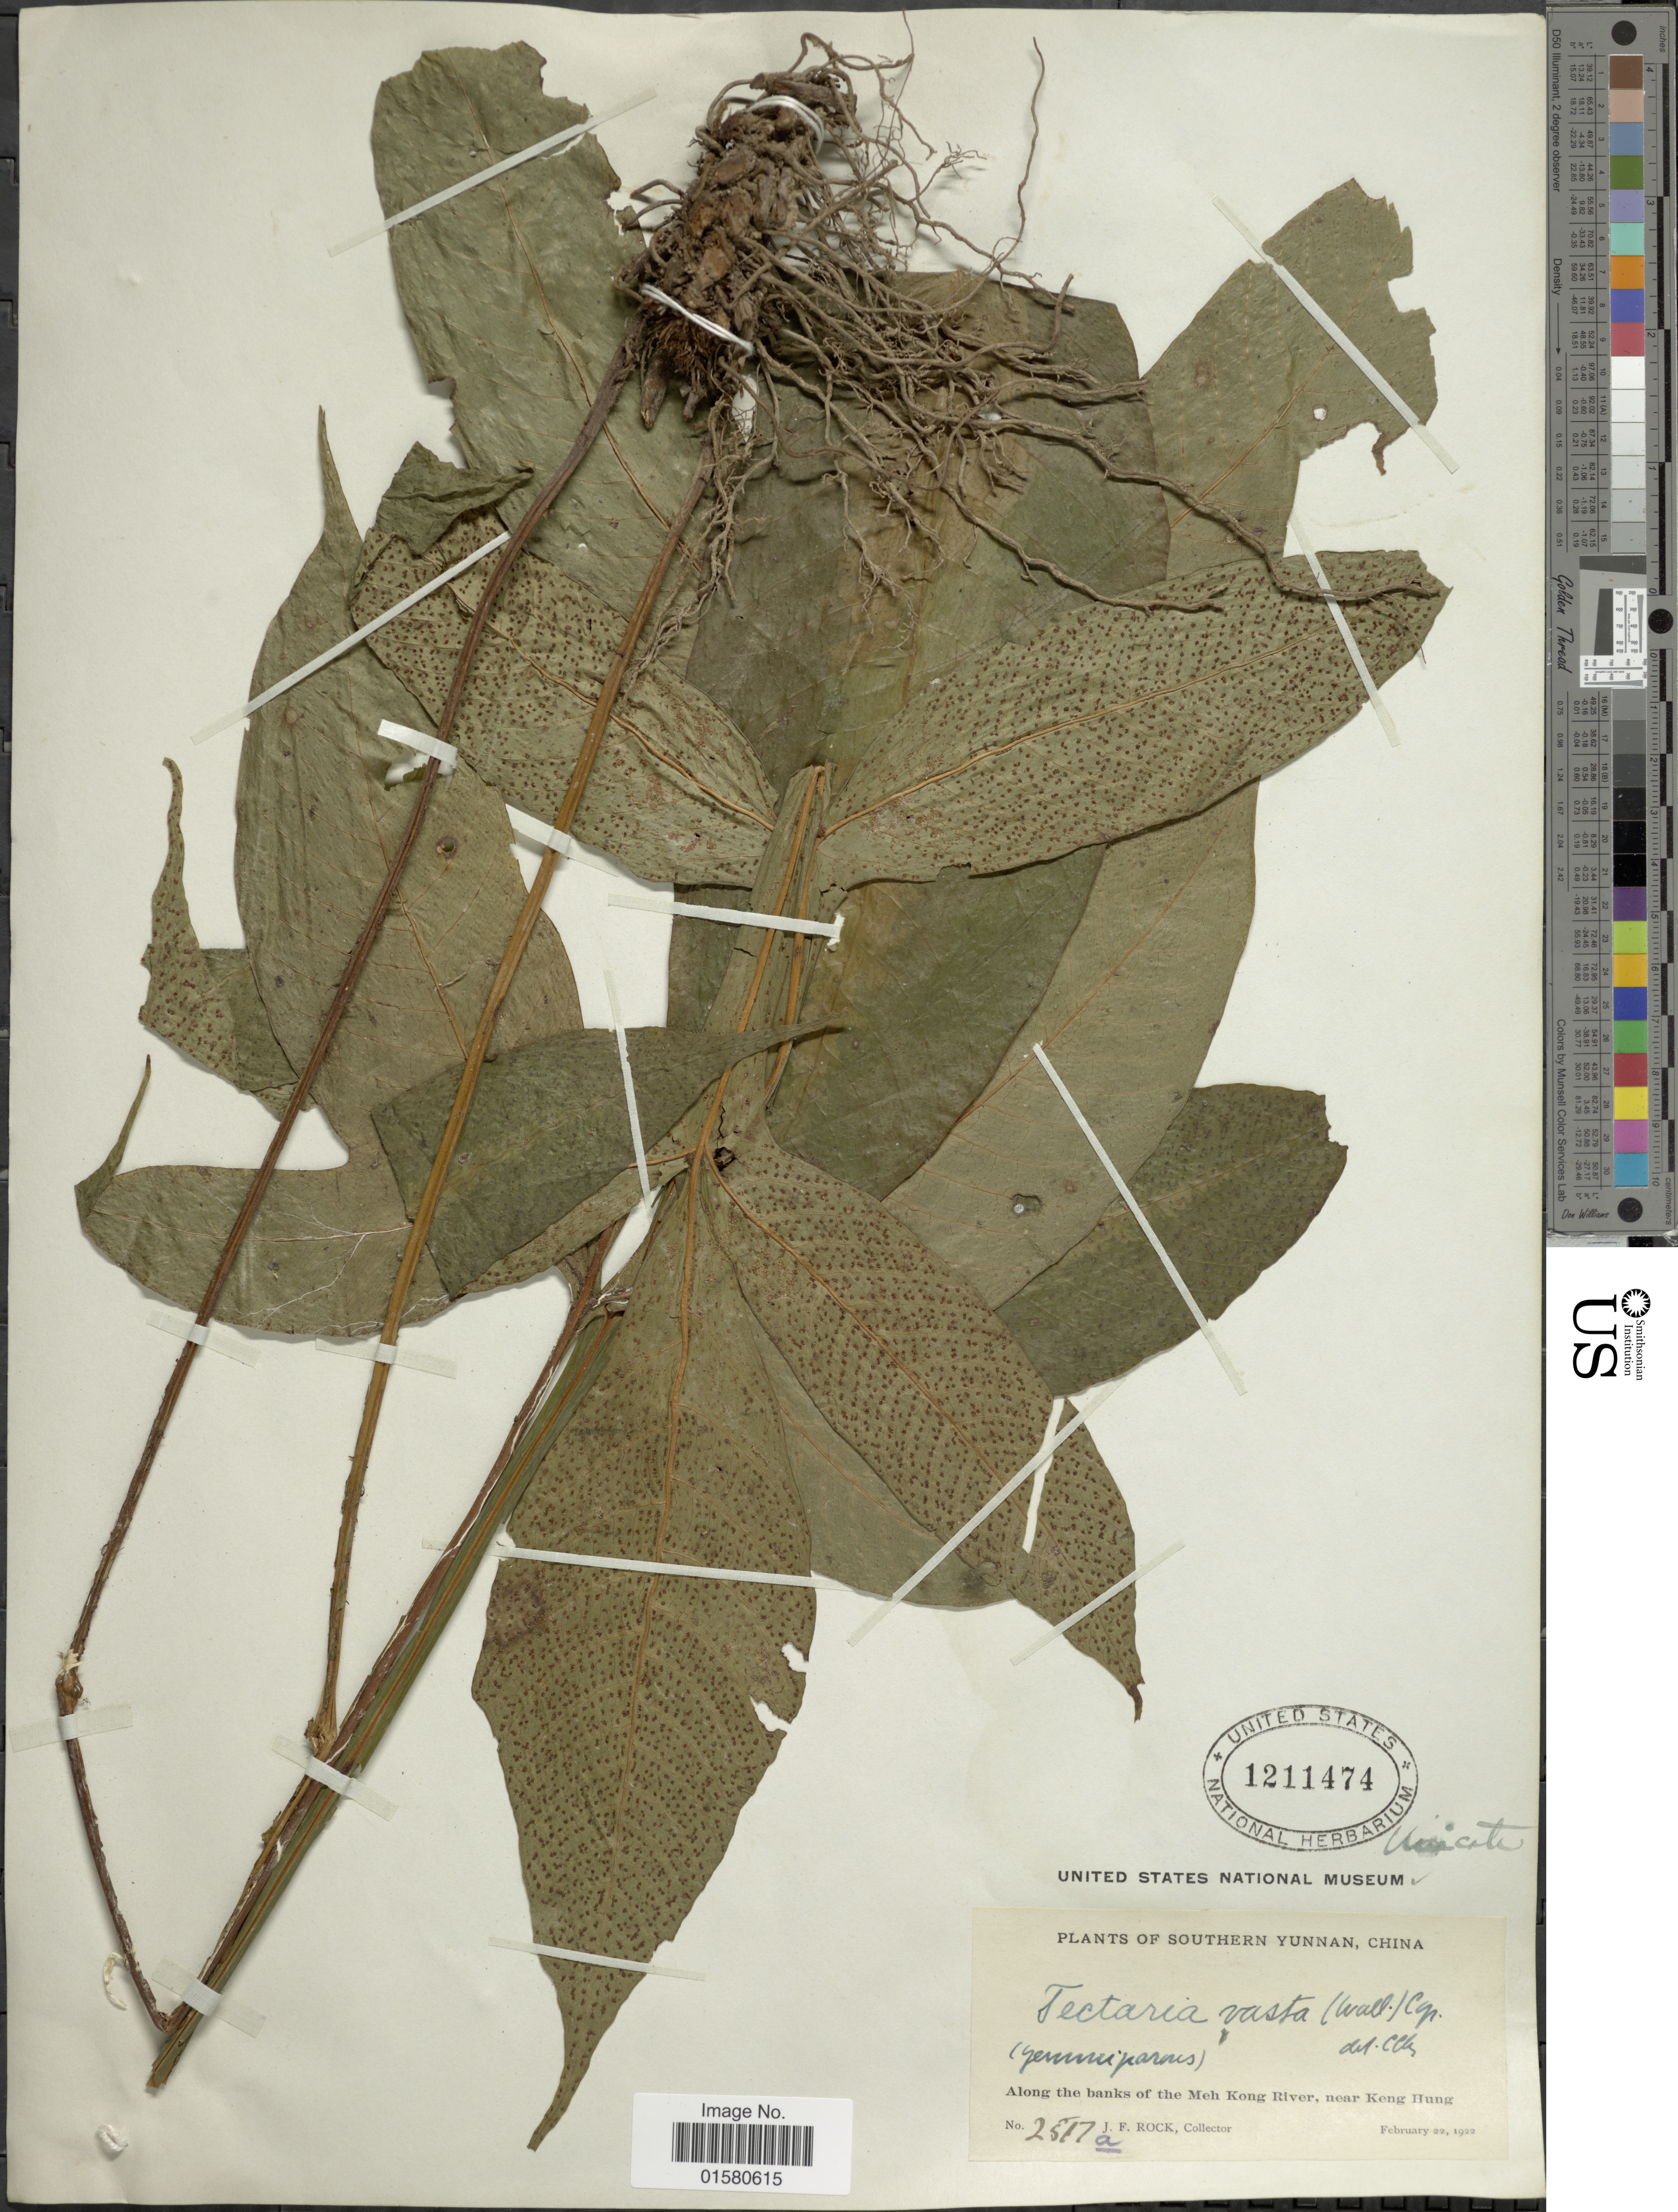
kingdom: Plantae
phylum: Tracheophyta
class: Polypodiopsida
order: Polypodiales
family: Tectariaceae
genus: Tectaria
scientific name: Tectaria vasta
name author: (Bedd.) Copel.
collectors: J. Rock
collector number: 2517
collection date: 1922-02-22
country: China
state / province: Yunnan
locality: Southern Yunnan. Along the banks of the Meh Kong River, near Keng Hung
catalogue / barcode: US 1211474